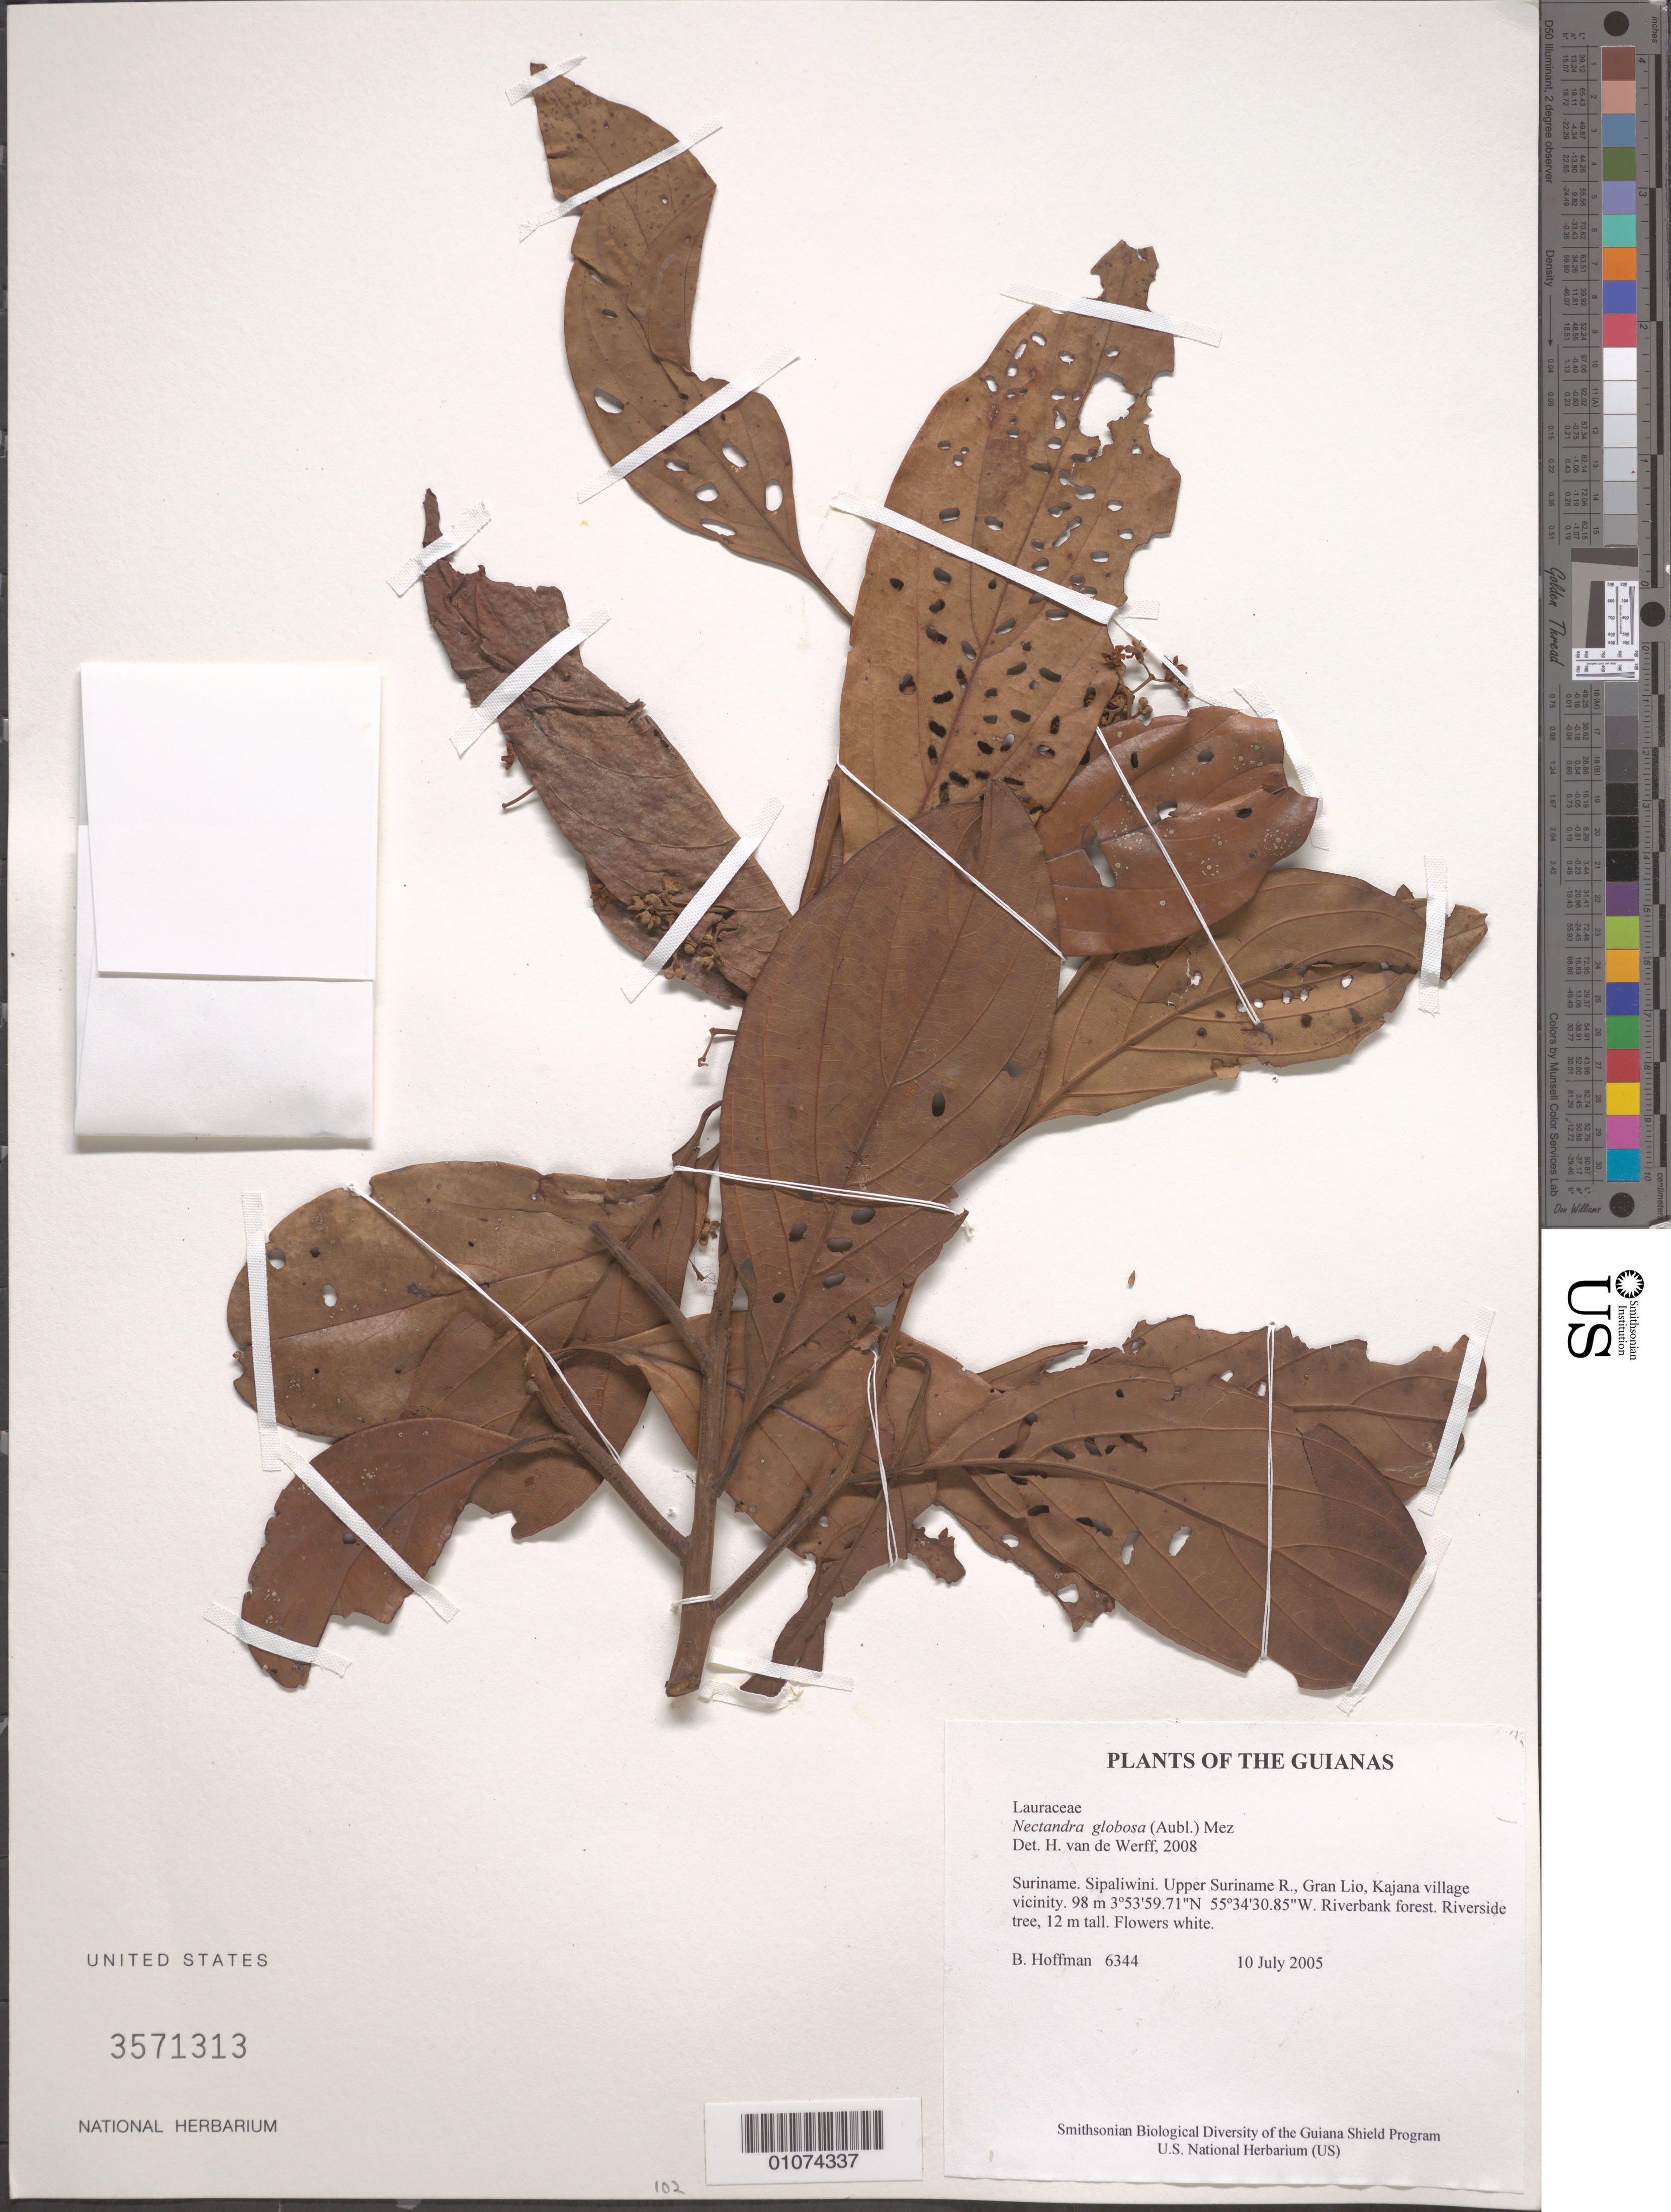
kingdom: Plantae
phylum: Tracheophyta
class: Magnoliopsida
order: Laurales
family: Lauraceae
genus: Nectandra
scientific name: Nectandra globosa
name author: (Aubl.) Mez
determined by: van der Werff, H., (MO), Missouri Botanical Garden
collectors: B. Hoffman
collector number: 6344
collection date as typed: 16 September 2005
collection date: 2005-09-16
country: Suriname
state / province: Sipaliwini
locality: Upper Suriname R., Gran Lio, Kajana village vicinity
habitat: Riverbank forest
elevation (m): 98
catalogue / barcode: US 3571313